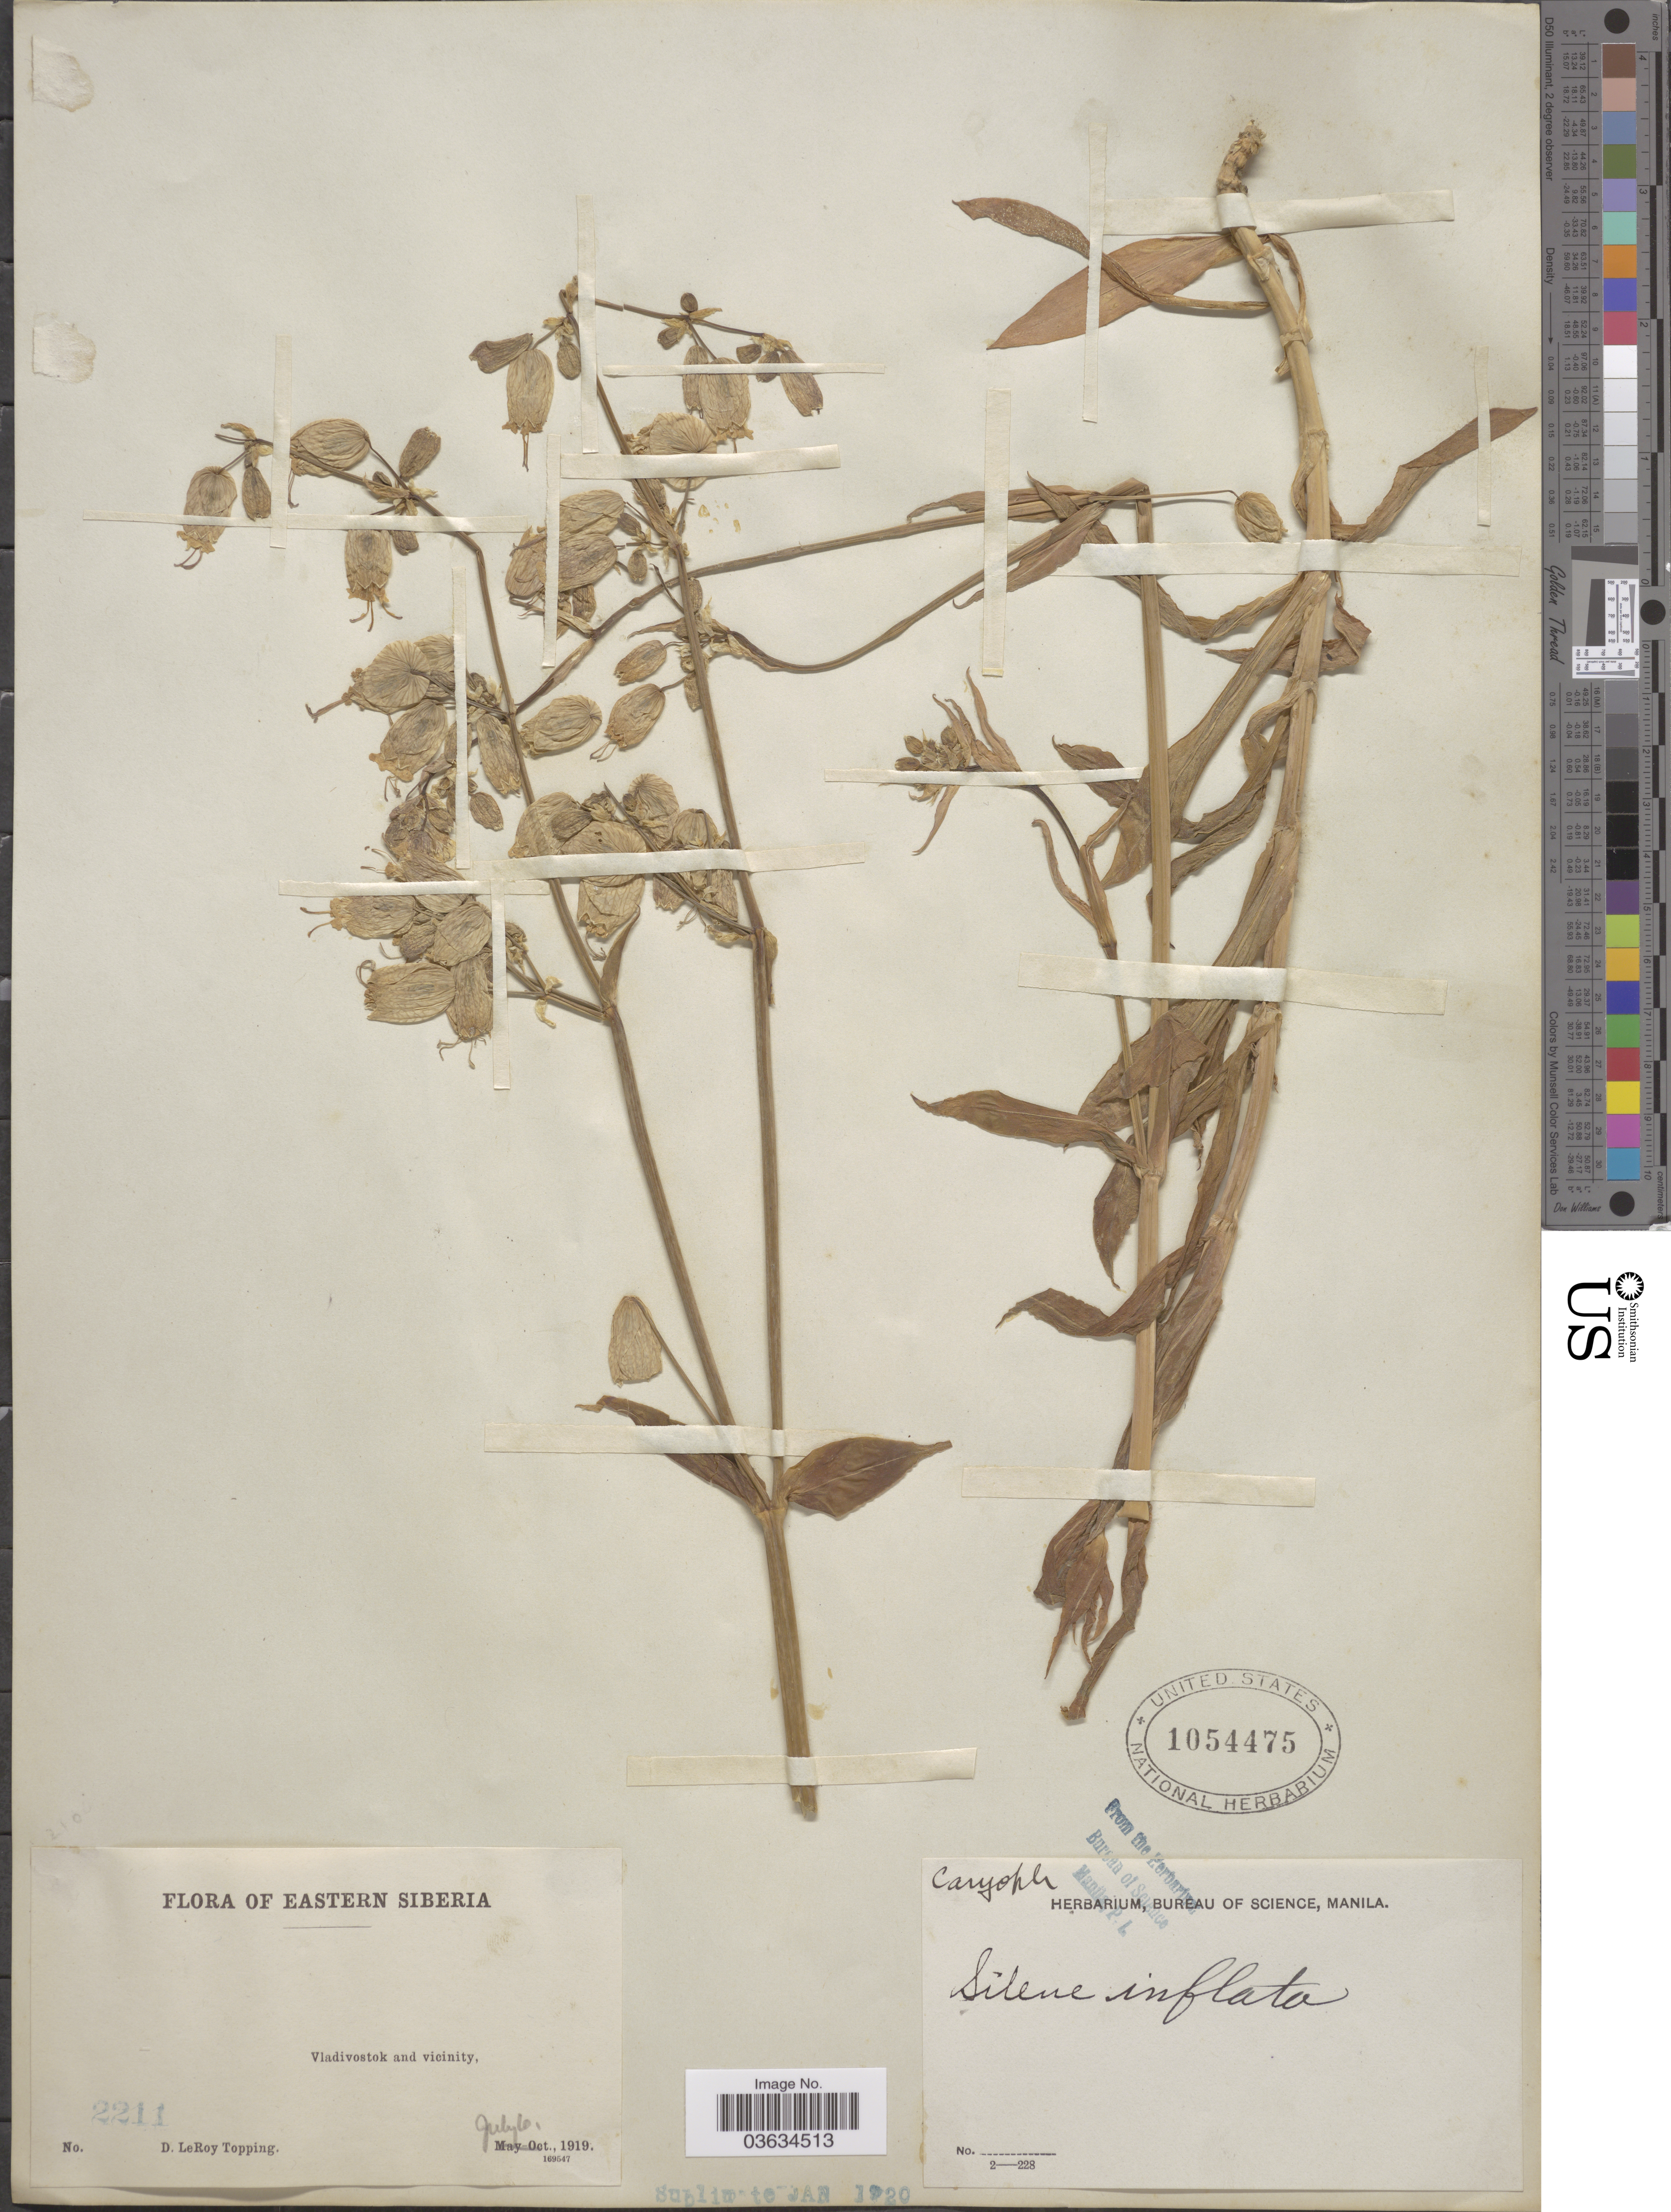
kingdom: Plantae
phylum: Tracheophyta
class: Magnoliopsida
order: Caryophyllales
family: Caryophyllaceae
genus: Silene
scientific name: Silene vulgaris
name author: (Moench) Garcke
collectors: D. L. Topping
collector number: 2211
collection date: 1919-07-06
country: Russian Federation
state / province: Primorsky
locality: Eastern Siberia. Vladivostok and vicinity.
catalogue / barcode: US 1054475